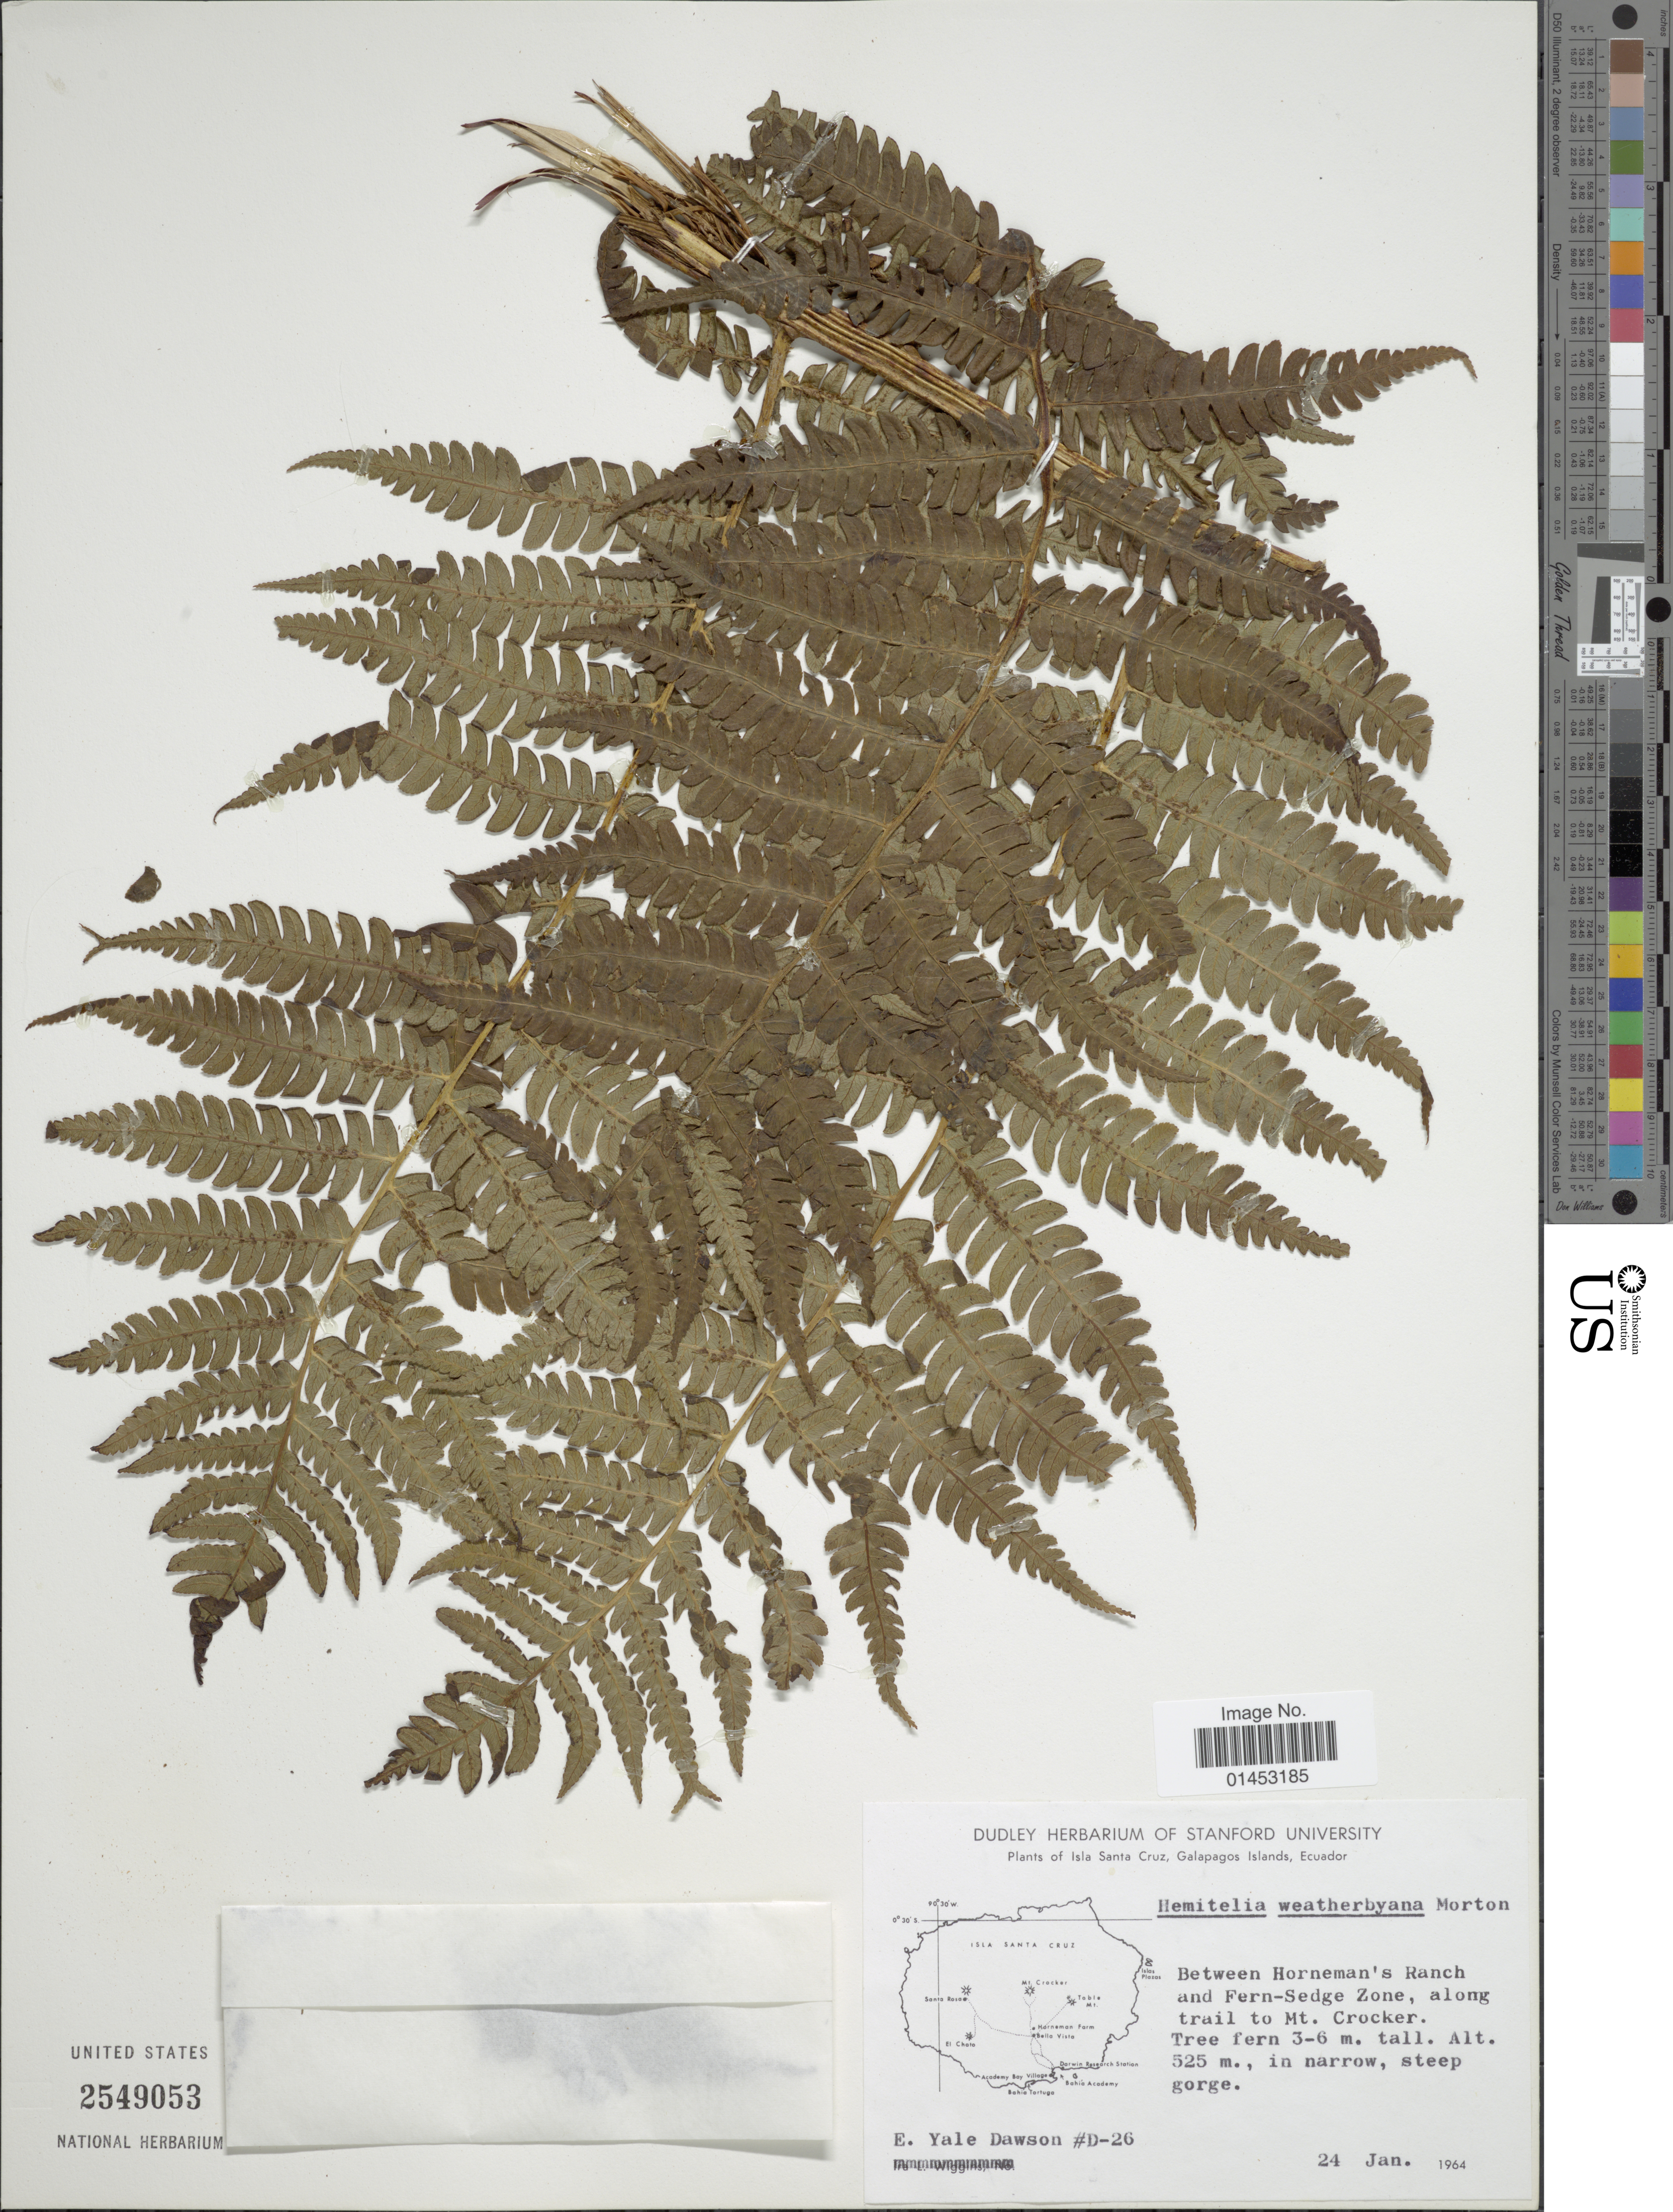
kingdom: Plantae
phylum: Tracheophyta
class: Polypodiopsida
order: Cyatheales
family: Cyatheaceae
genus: Cyathea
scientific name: Cyathea weatherbyana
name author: (C.V. Morton) C.V. Morton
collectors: N. Yensen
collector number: D-26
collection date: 1964-01-24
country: Ecuador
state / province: Colón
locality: Plants of Isla Santa Cruz, Galapagos Islands, Ecuador, between Horneman's Ranch and fern-sedge Zone, along trail to Mt. Crocker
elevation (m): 525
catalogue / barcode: US 2549053